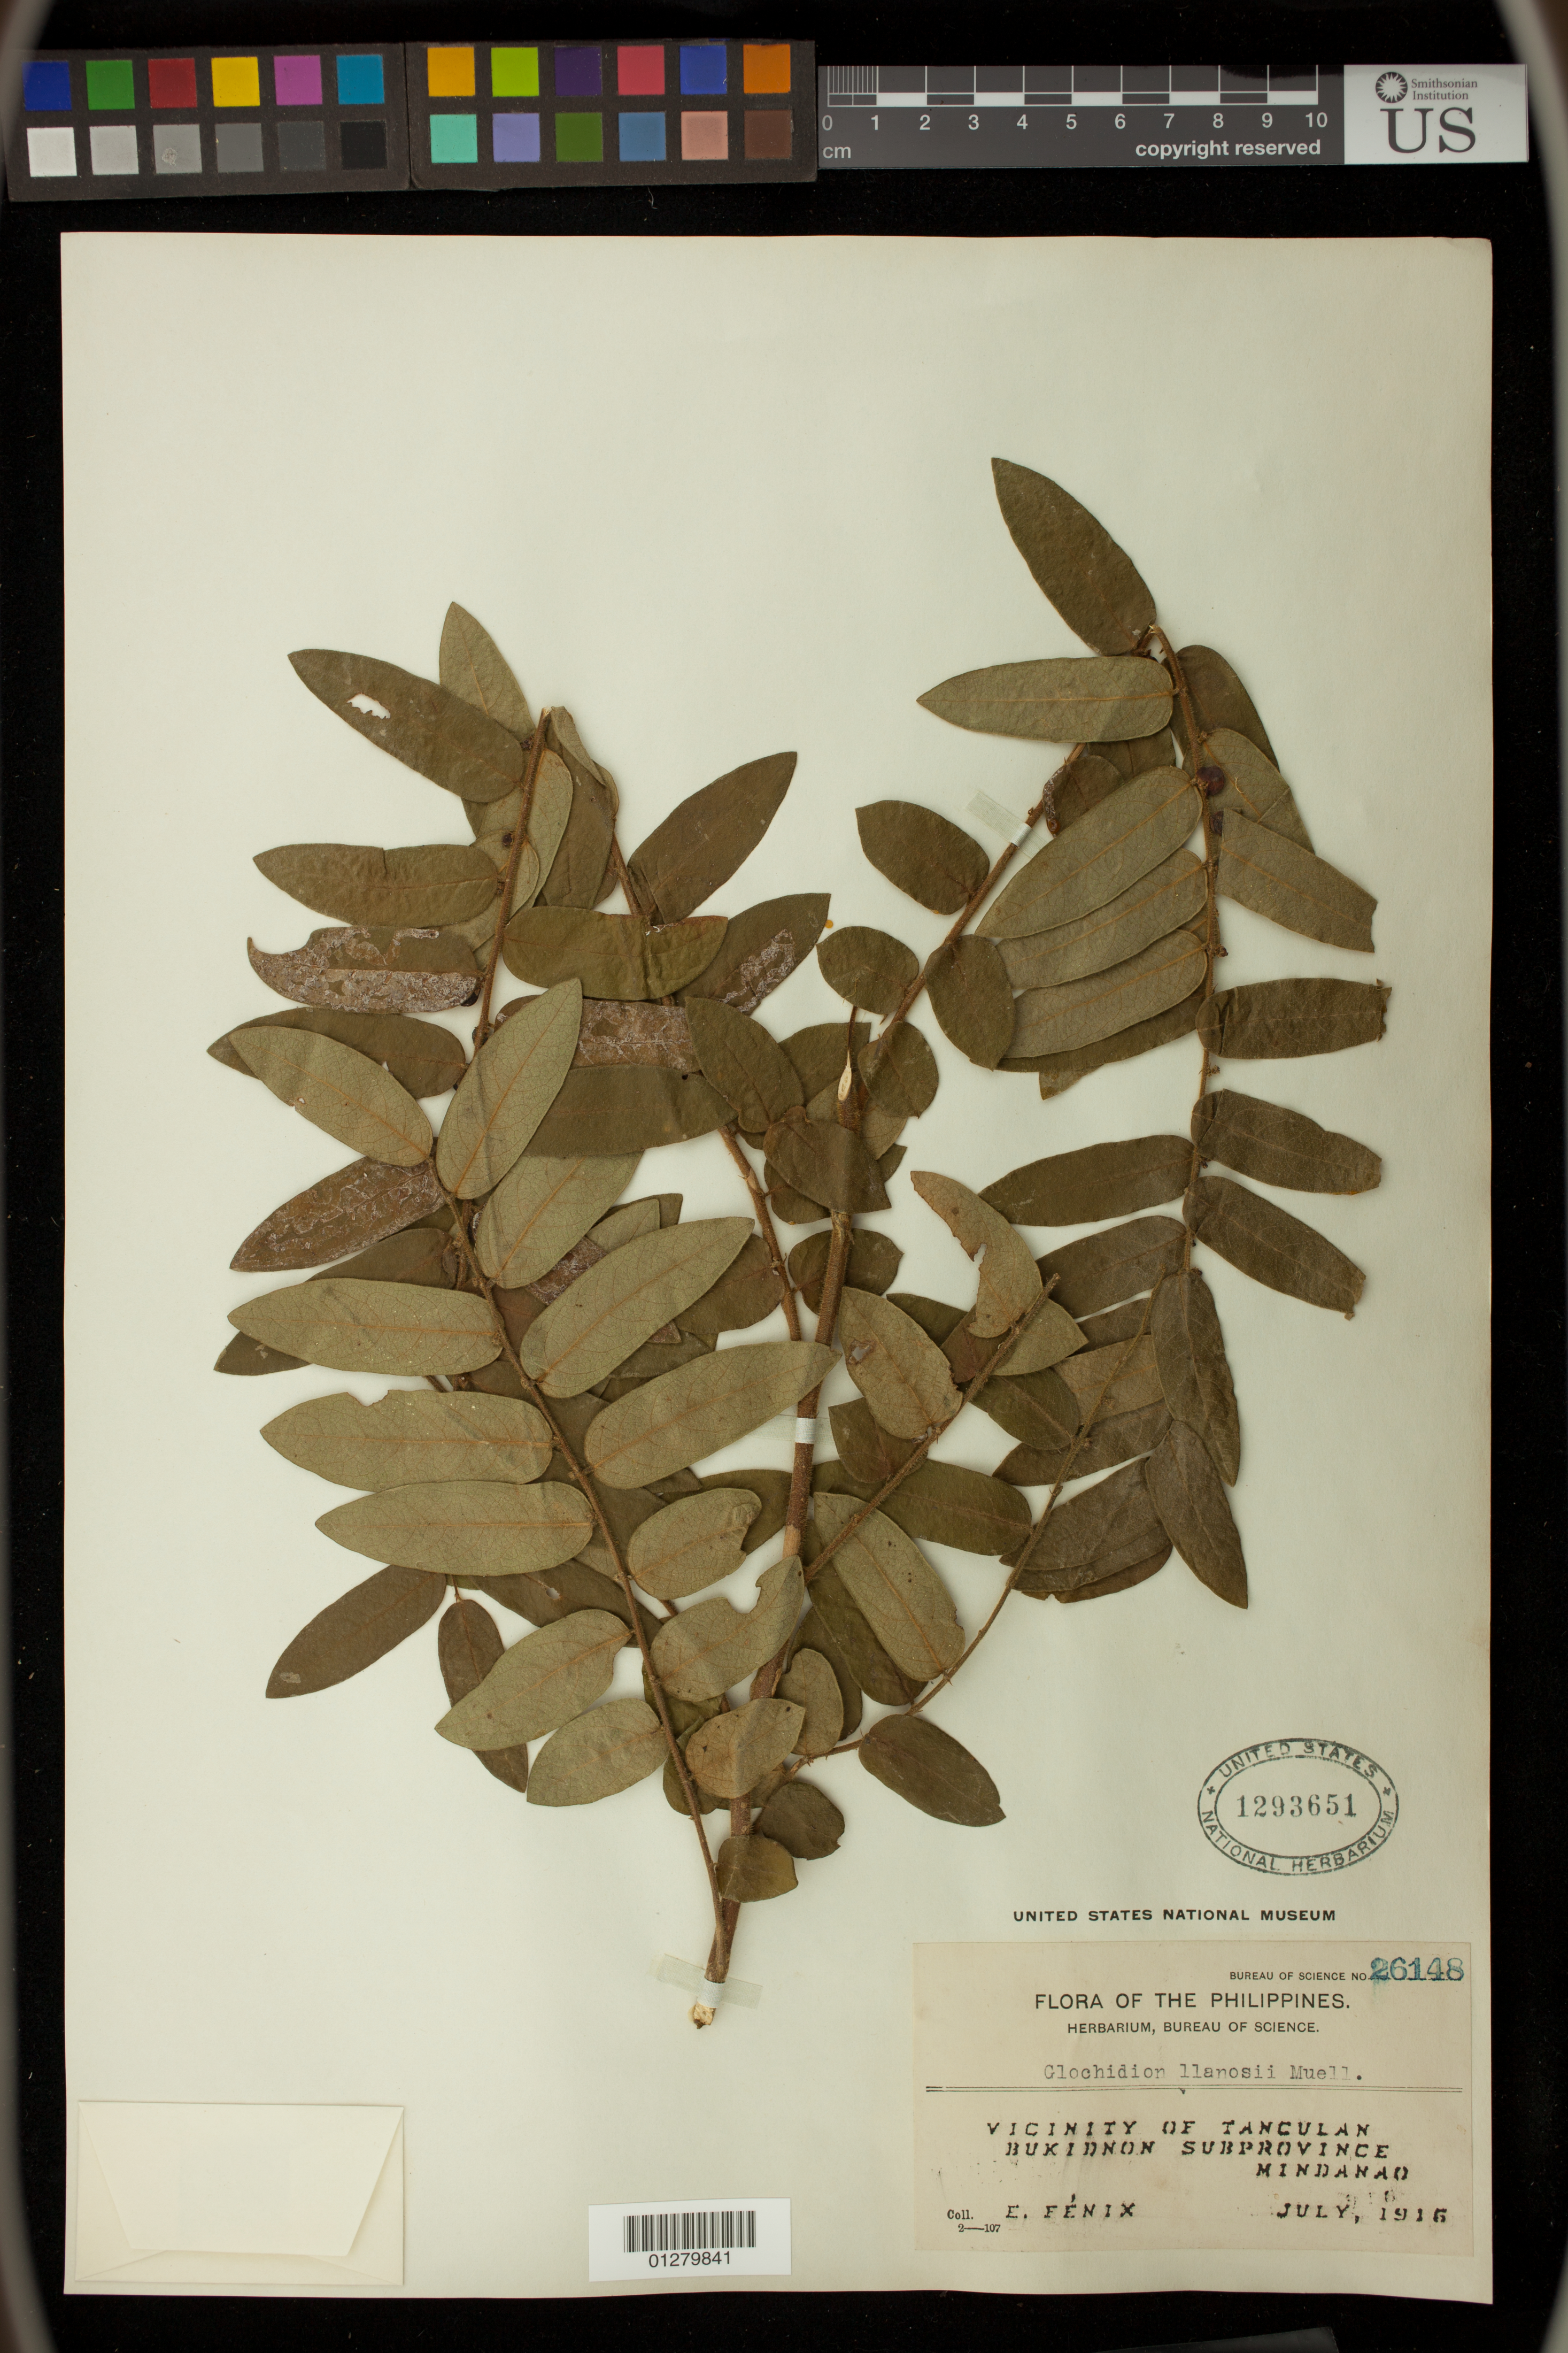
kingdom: Plantae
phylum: Tracheophyta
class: Magnoliopsida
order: Malpighiales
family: Phyllanthaceae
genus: Sauropus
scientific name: Sauropus villosus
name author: (Blanco) Merr.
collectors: E. Fénix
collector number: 26148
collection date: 1916-07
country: Philippines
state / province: Muslim Mindanao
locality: Vicinity of Tanculan,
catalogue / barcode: US 1293651